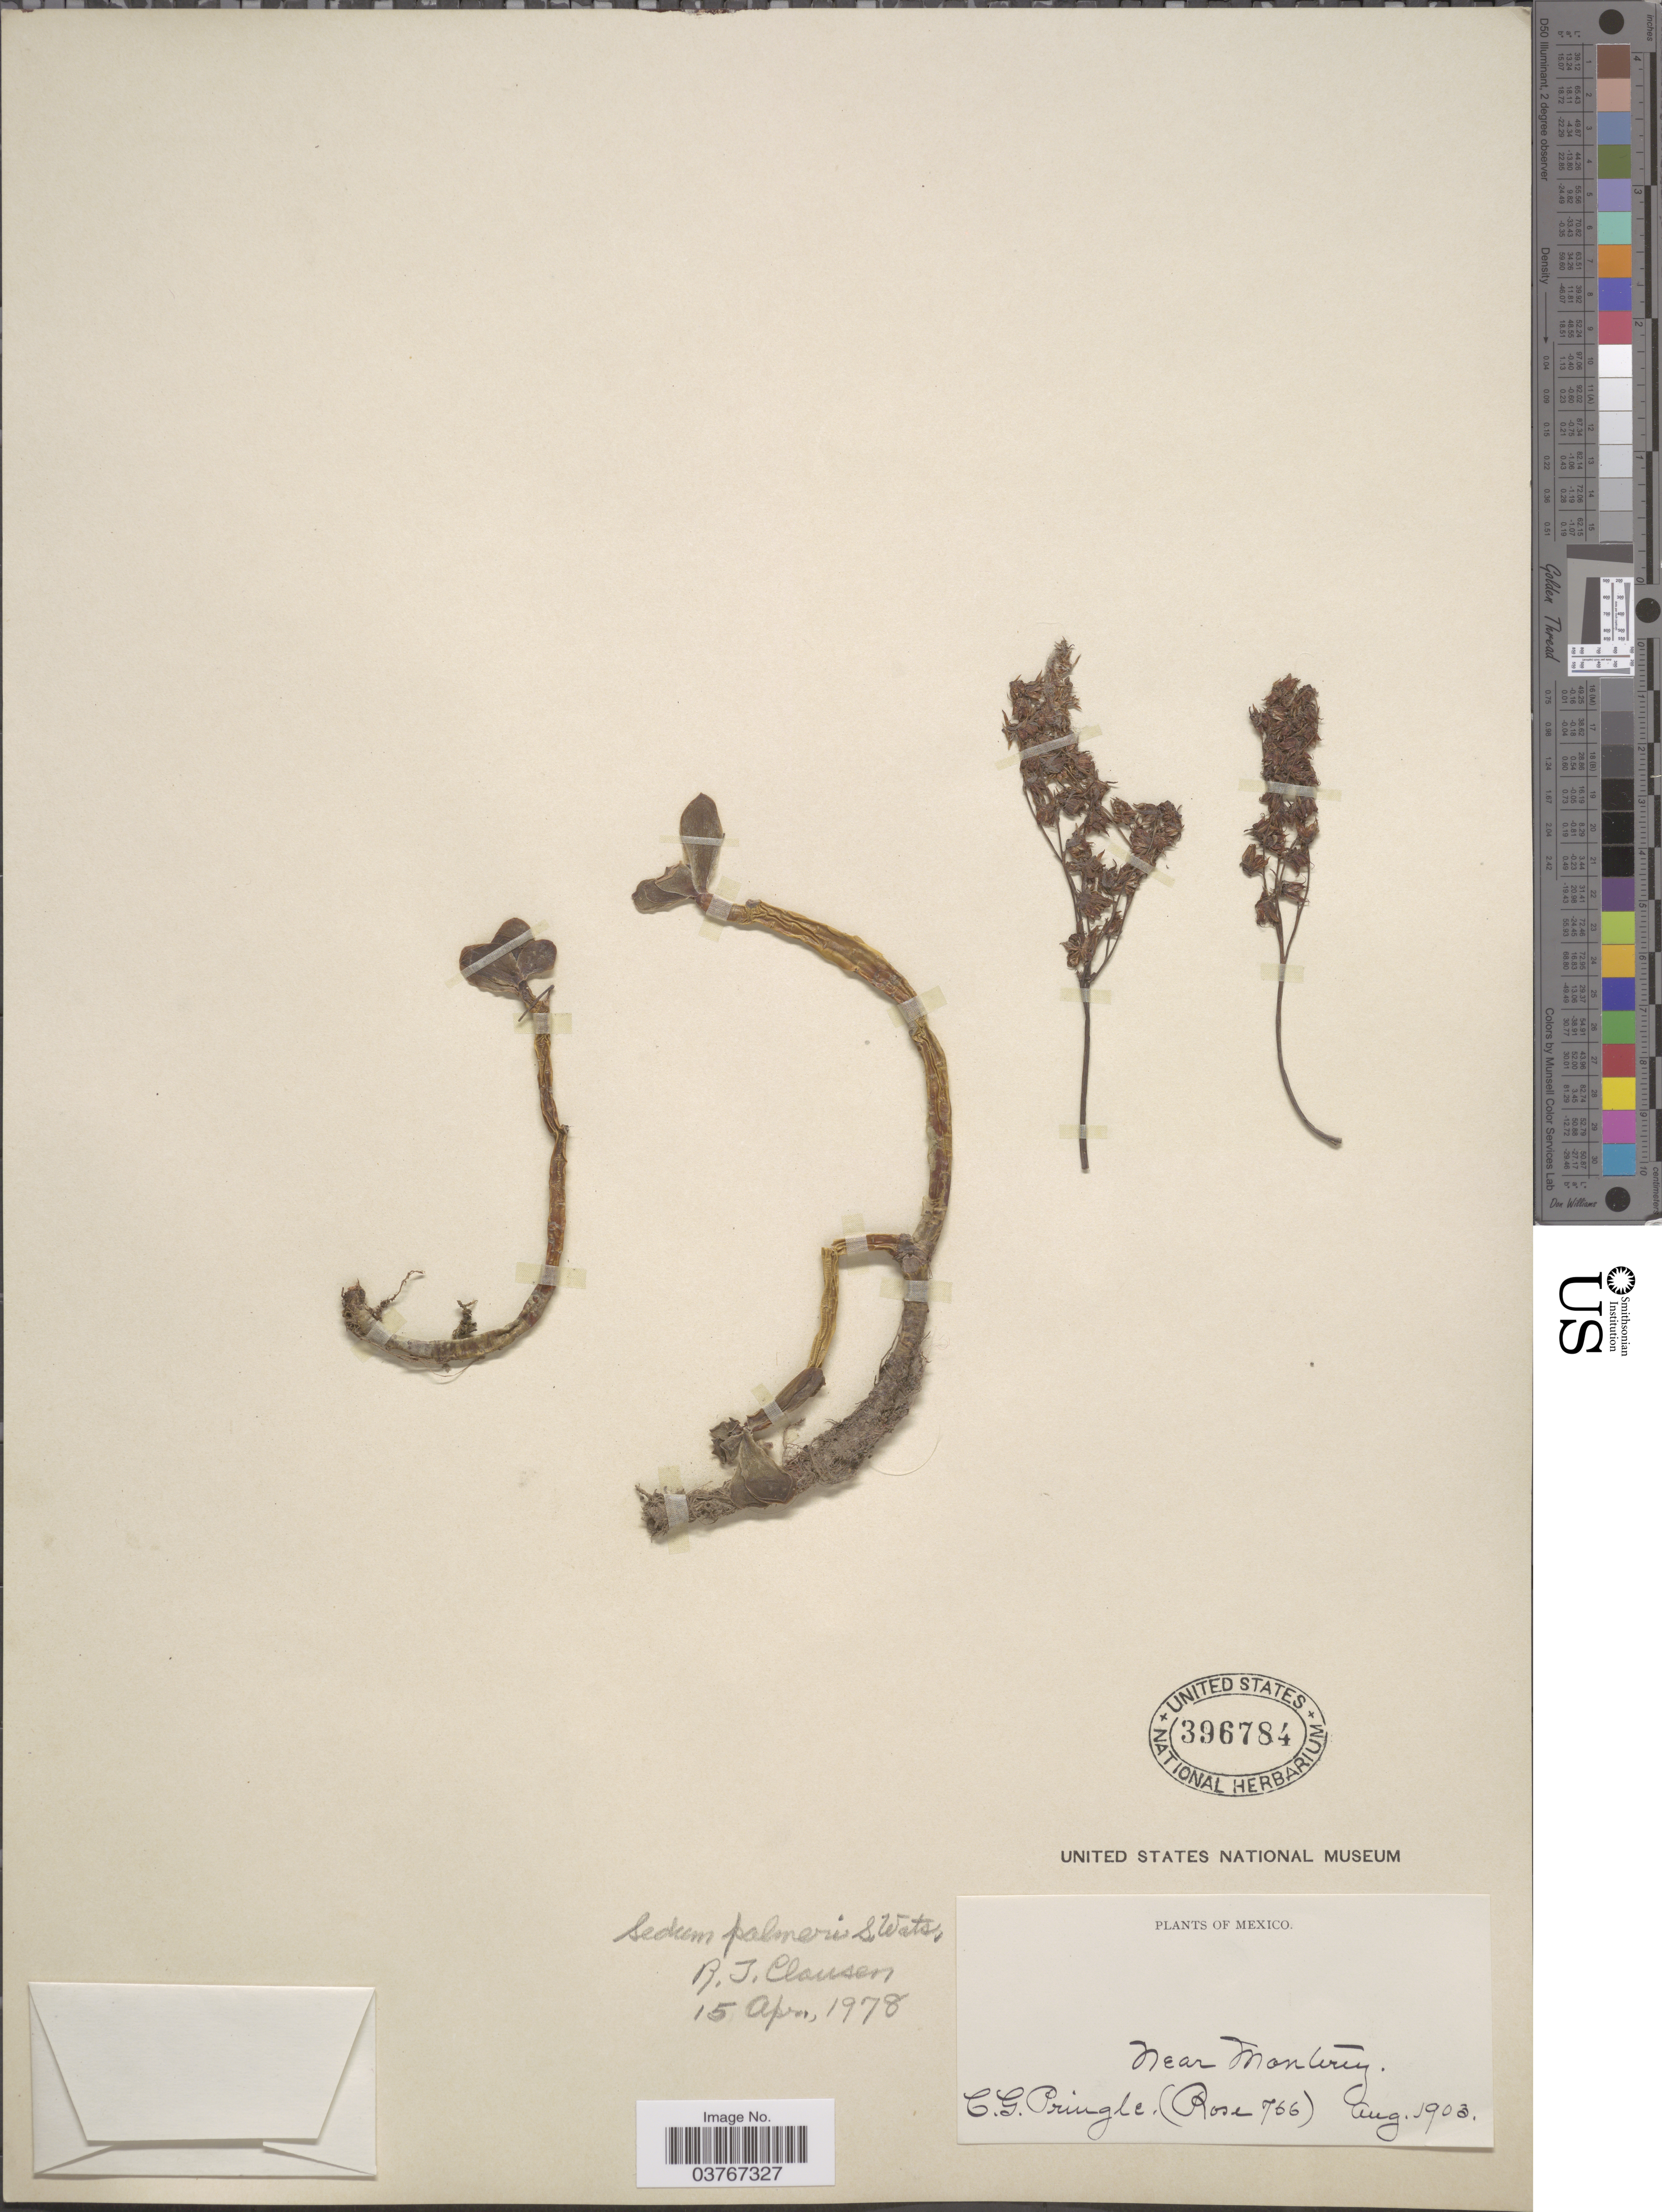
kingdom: Plantae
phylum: Tracheophyta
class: Magnoliopsida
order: Saxifragales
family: Crassulaceae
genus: Sedum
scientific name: Sedum palmeri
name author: S. Watson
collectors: C. G. Pringle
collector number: Rose766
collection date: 1903-08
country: Mexico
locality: Near Monterey.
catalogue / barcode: US 396784